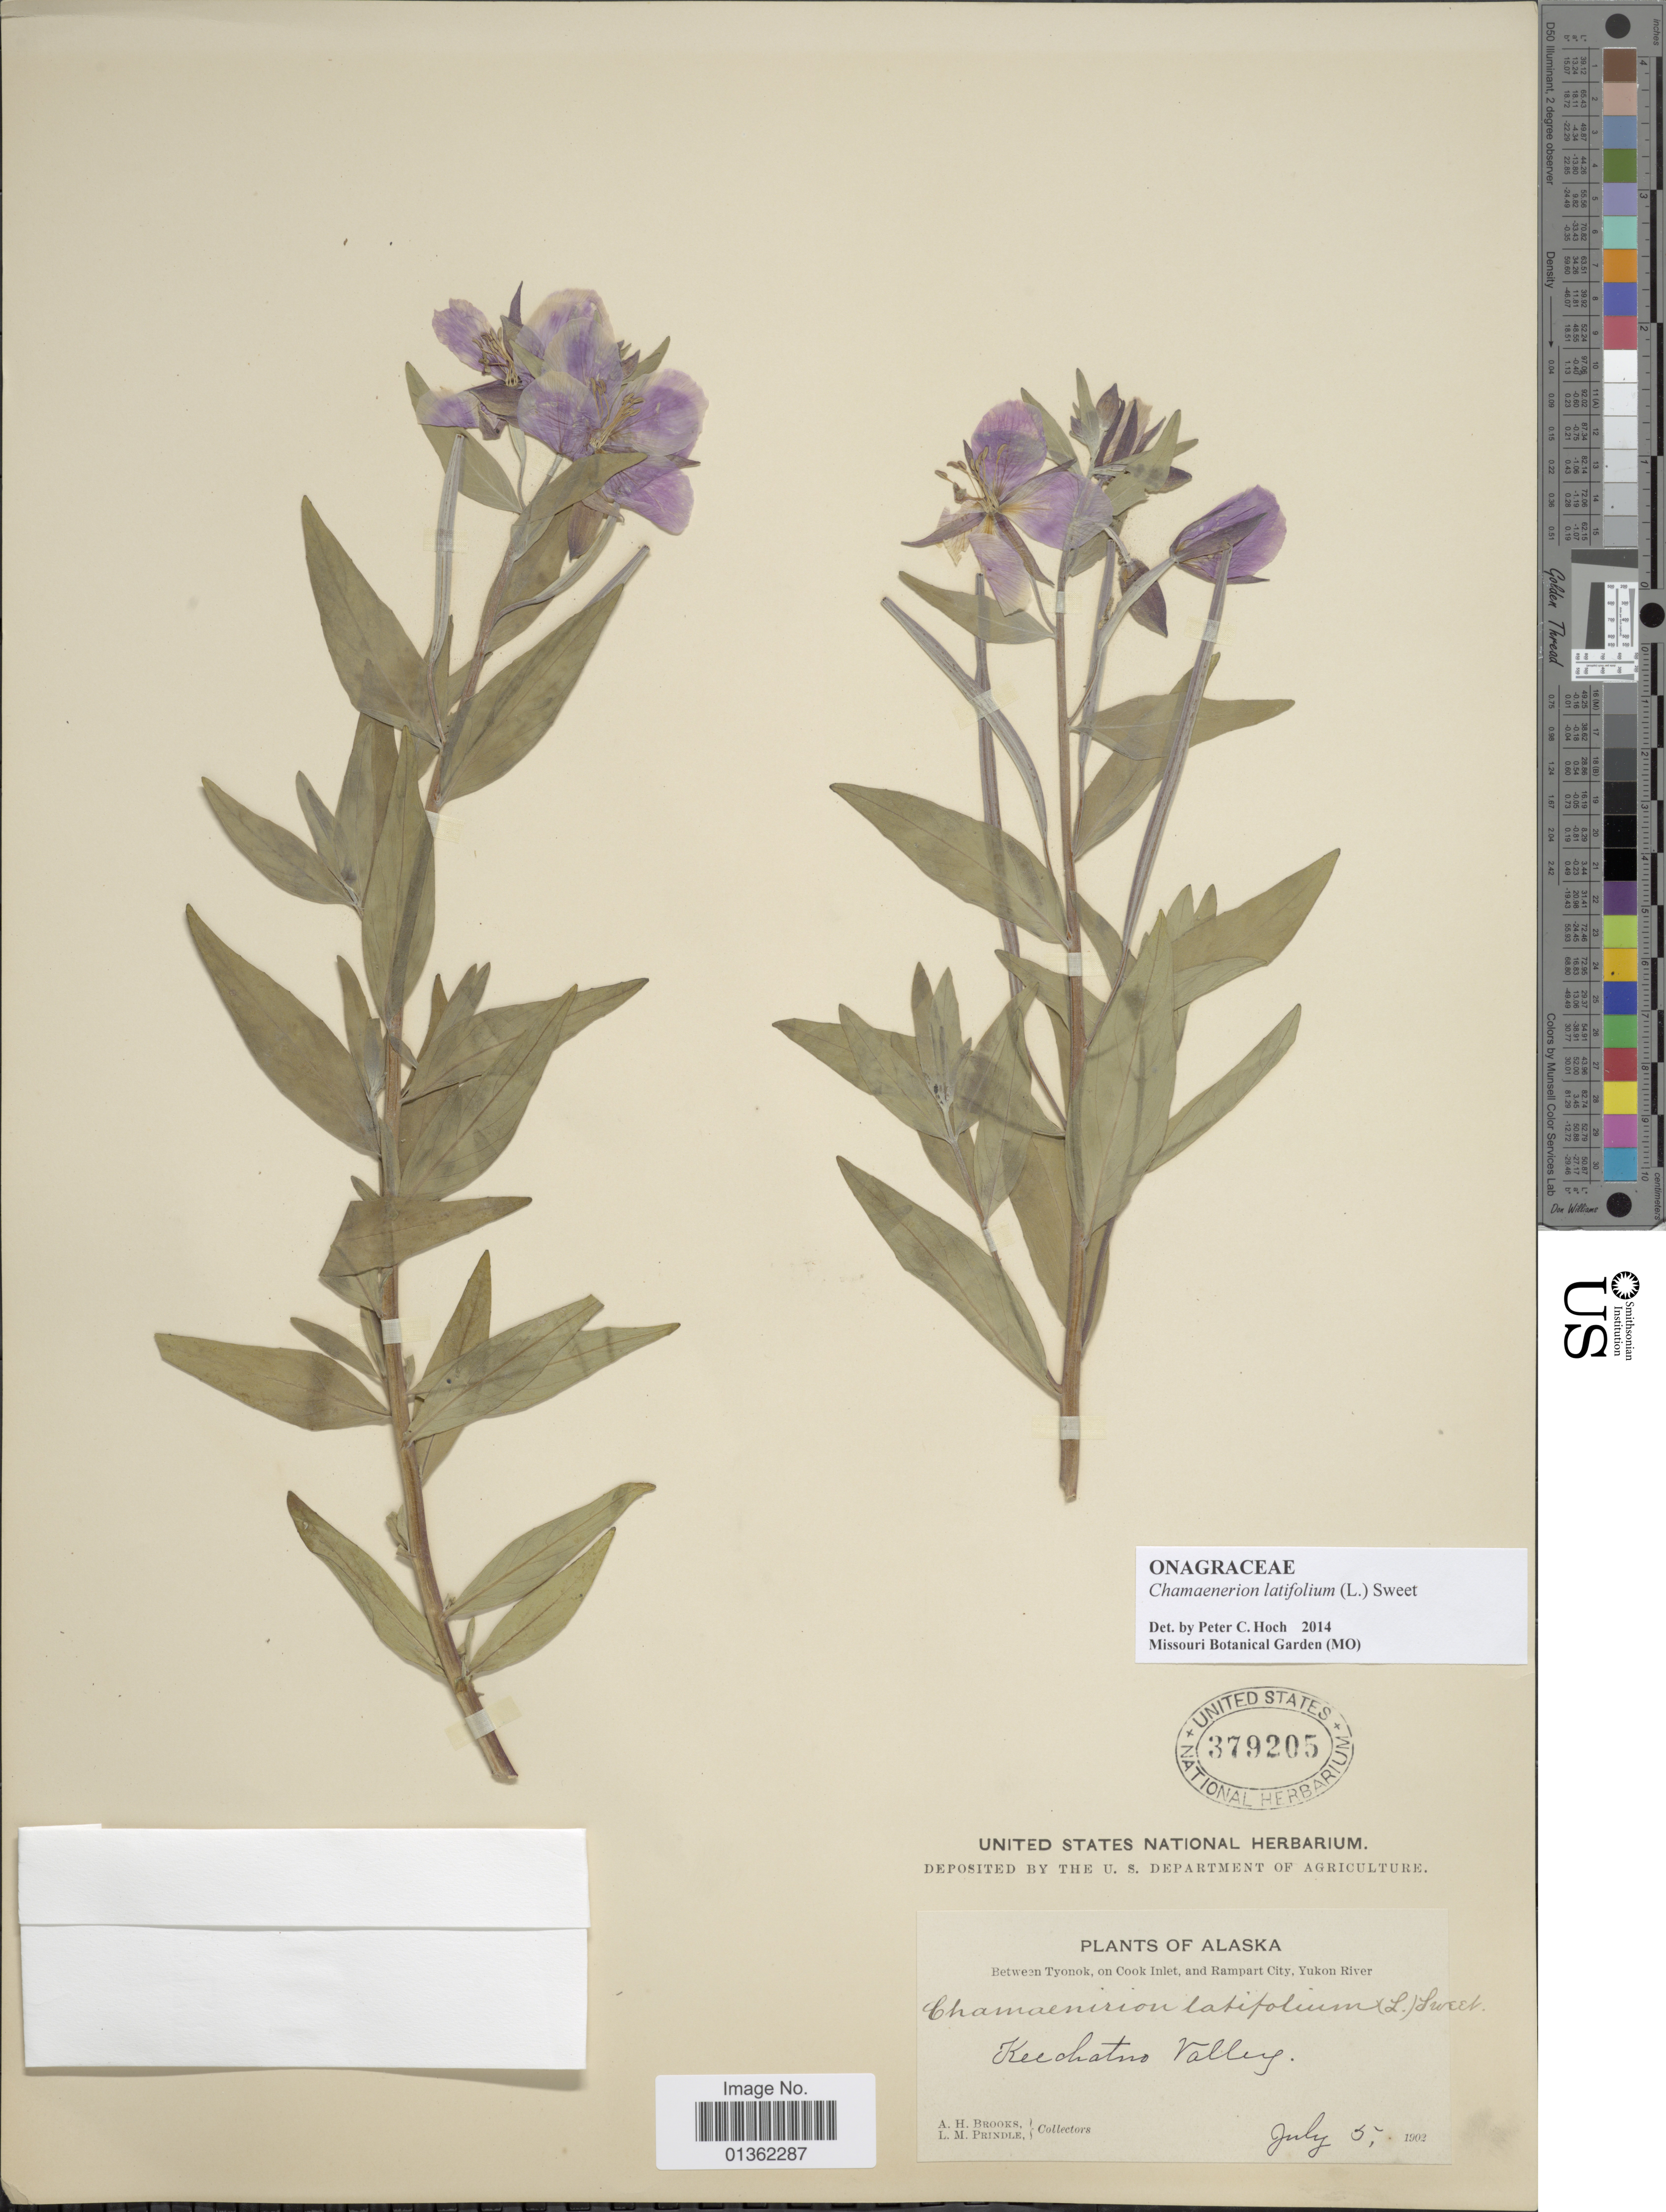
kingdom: Plantae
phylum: Tracheophyta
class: Magnoliopsida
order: Myrtales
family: Onagraceae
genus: Chamaenerion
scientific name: Chamaenerion latifolium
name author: (L.) Th. Fr. & Lange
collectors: A. Brooks & L. Prindle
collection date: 1902-07-05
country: United States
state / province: Alaska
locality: Between Tyonok, on Cook Inlet, and Rampart City, Yukon River. Keechatno Valley.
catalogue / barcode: US 379205